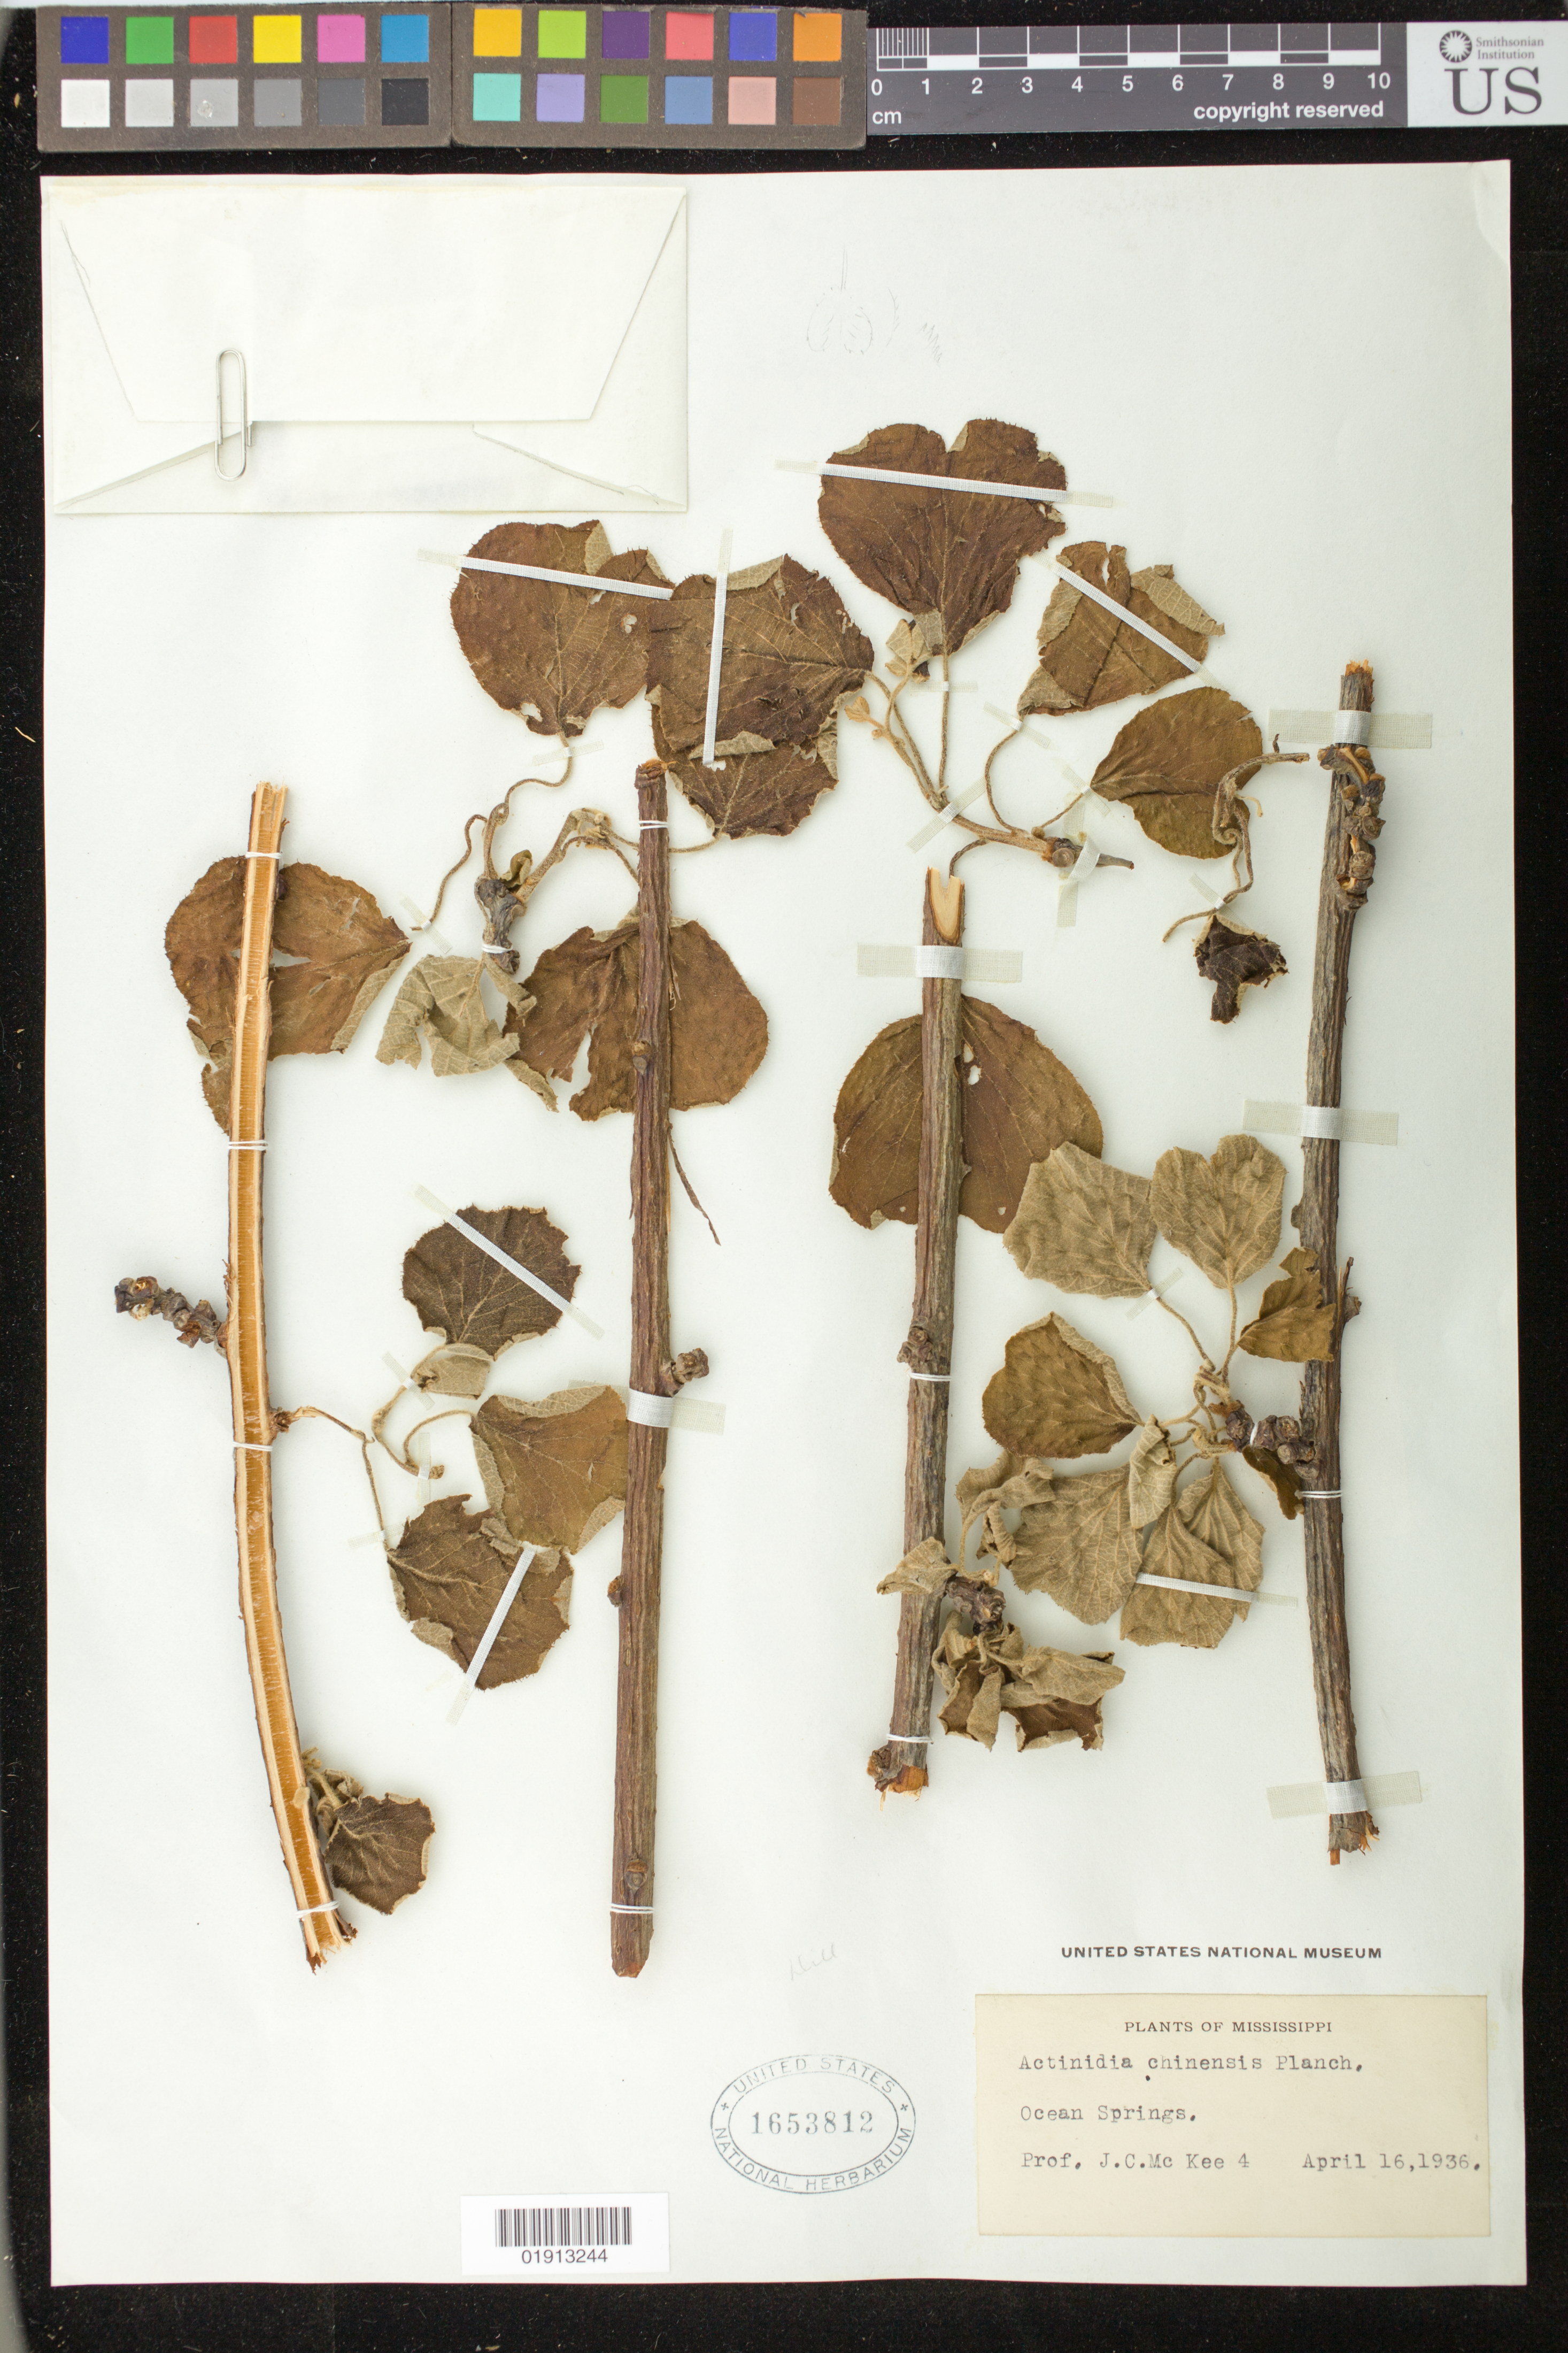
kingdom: Plantae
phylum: Tracheophyta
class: Magnoliopsida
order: Ericales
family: Actinidiaceae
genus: Actinidia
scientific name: Actinidia chinensis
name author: Planch.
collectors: J. McKee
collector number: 4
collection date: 1936-04-16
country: United States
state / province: Mississippi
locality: Ocean Springs.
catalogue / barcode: US 1653812